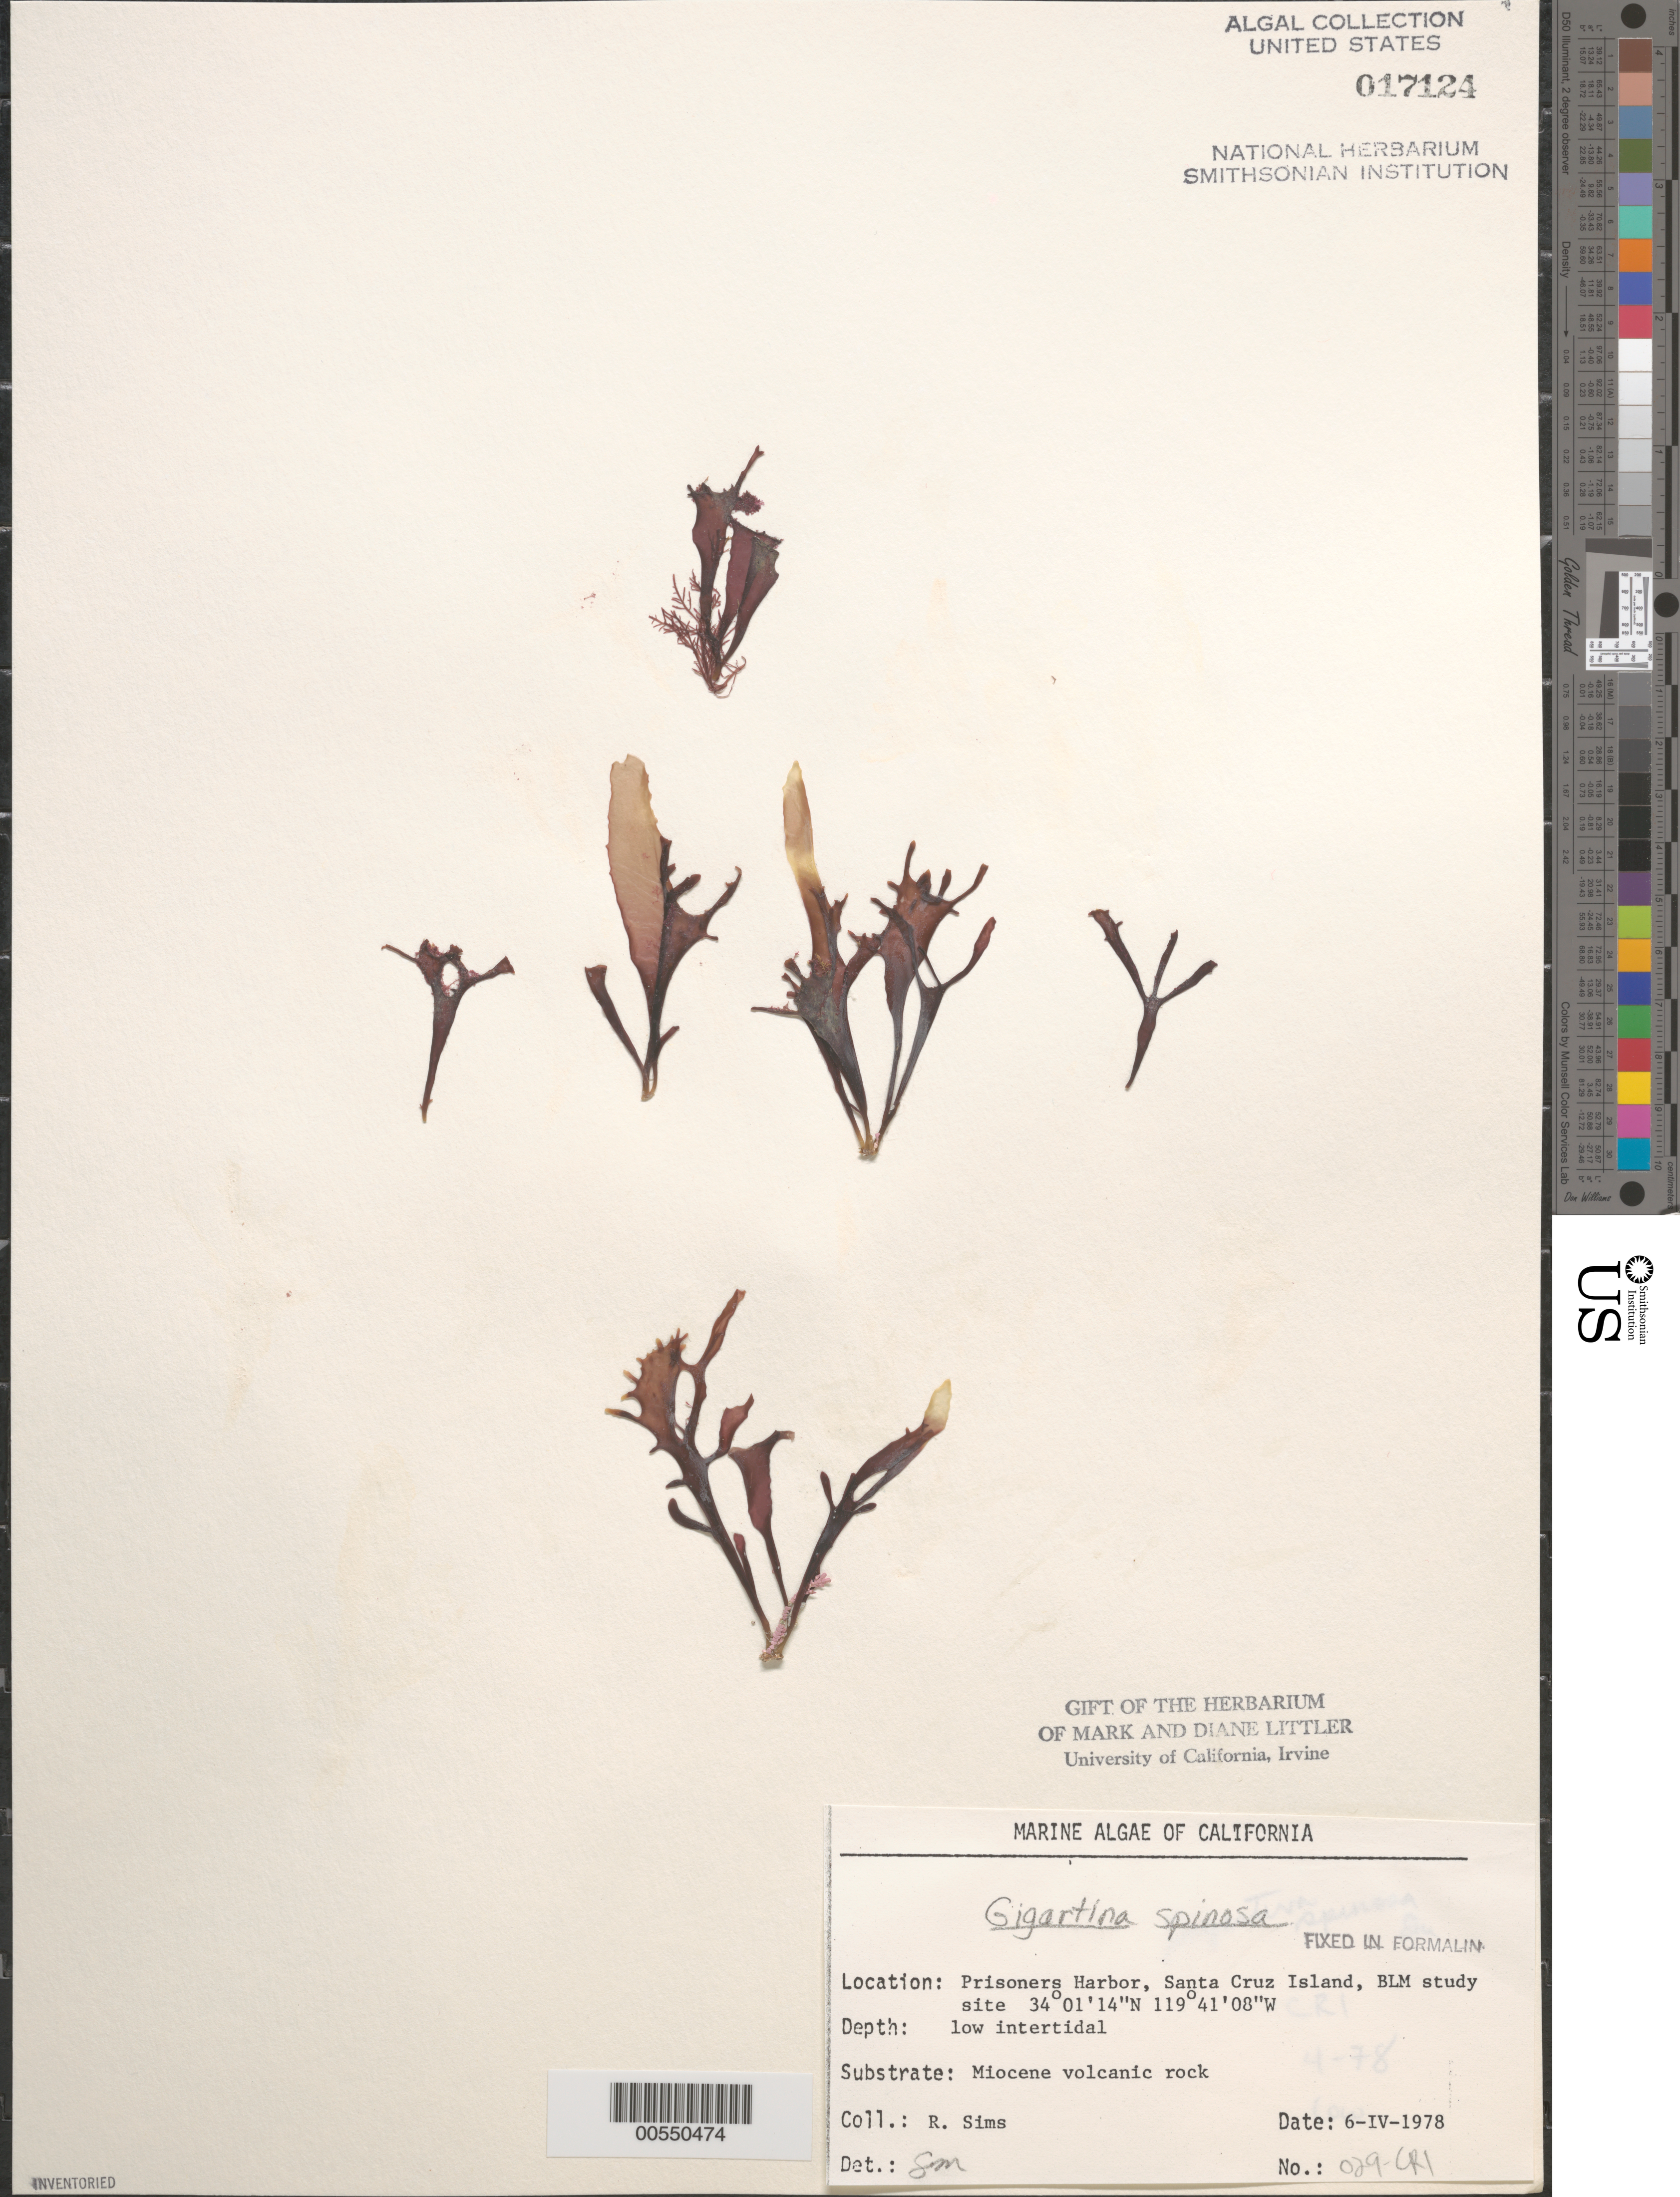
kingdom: Plantae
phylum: Rhodophyta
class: Florideophyceae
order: Gigartinales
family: Gigartinaceae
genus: Chondracanthus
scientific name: Chondracanthus spinosus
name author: (Kütz.) Guiry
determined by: Algae name updating Project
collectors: R. H. Sims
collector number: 029-cri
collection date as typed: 06 Apr 1978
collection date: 1978-04-06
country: United States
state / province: California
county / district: Santa Barbara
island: Santa Cruz Island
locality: Prisoners Harbor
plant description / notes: BLM-SOCALBIGHT Rocky Intertidal Survey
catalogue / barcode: US 17124